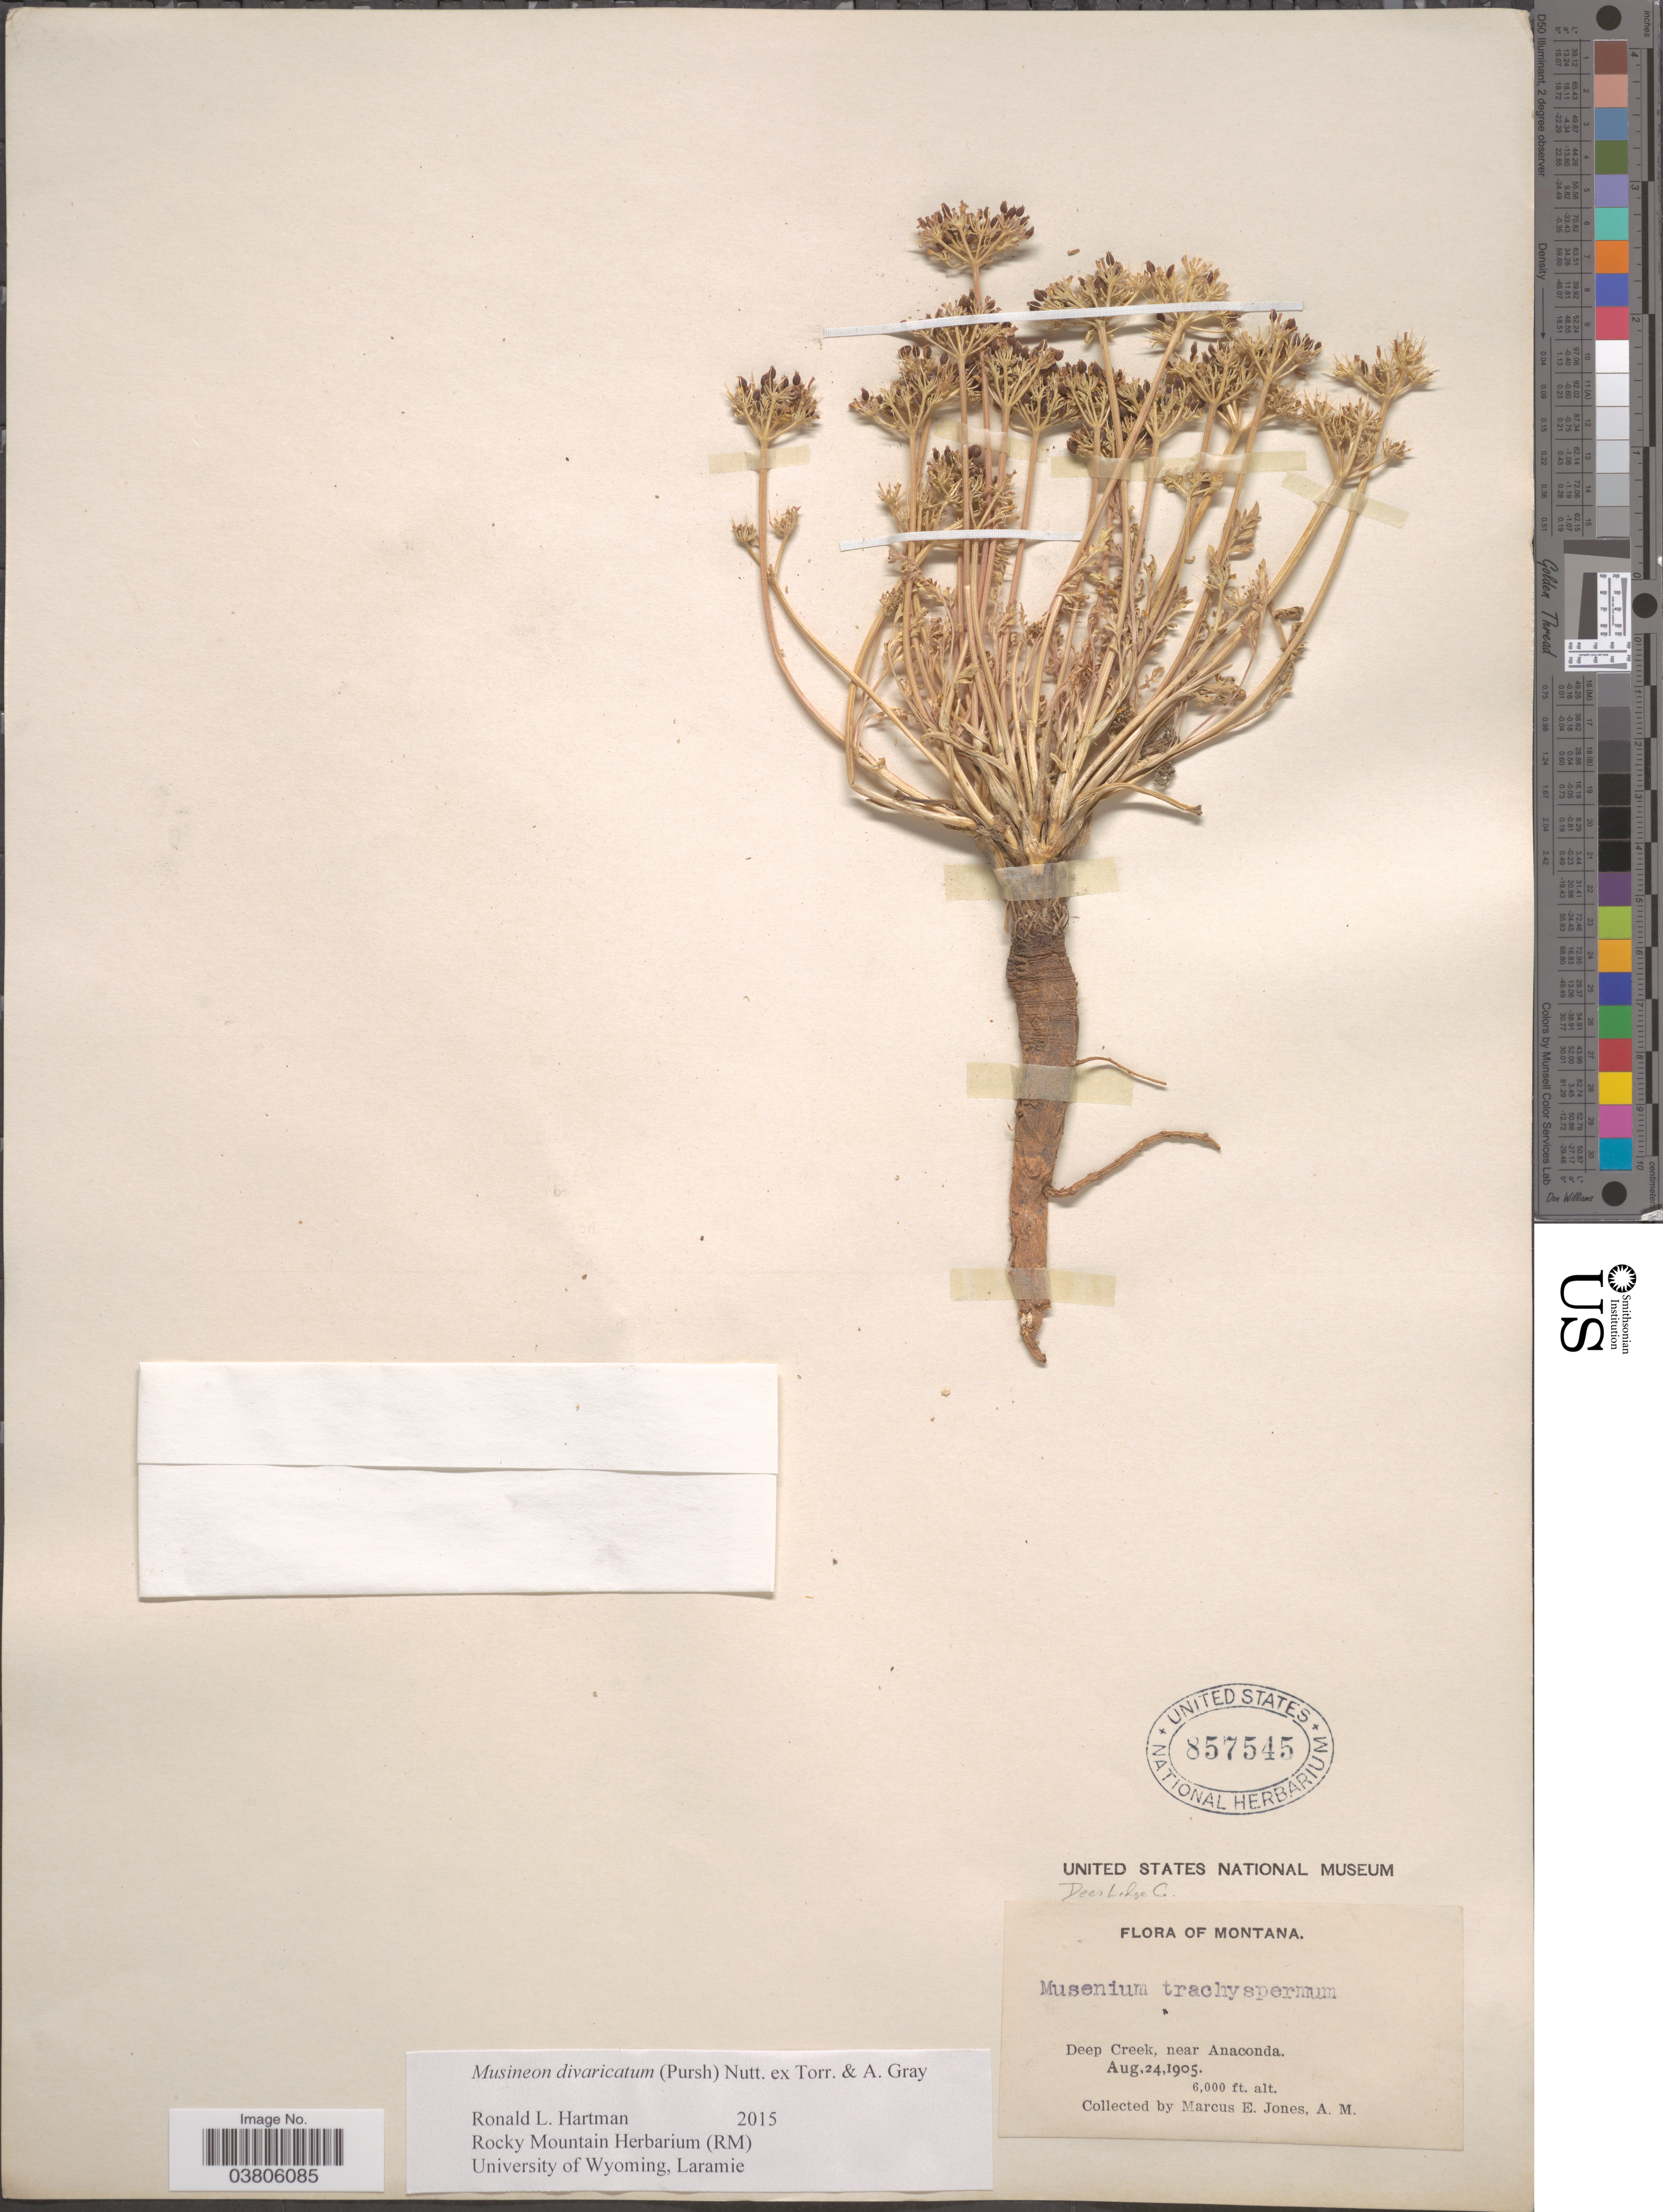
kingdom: Plantae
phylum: Tracheophyta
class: Magnoliopsida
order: Apiales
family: Apiaceae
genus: Musineon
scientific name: Musineon divaricatum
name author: (Pursh) Nutt.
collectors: M. E. Jones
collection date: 1905-08-24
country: United States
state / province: Montana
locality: Deep Creek, near Anaconda. Deer Lodge Co.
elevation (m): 1829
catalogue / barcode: US 857545